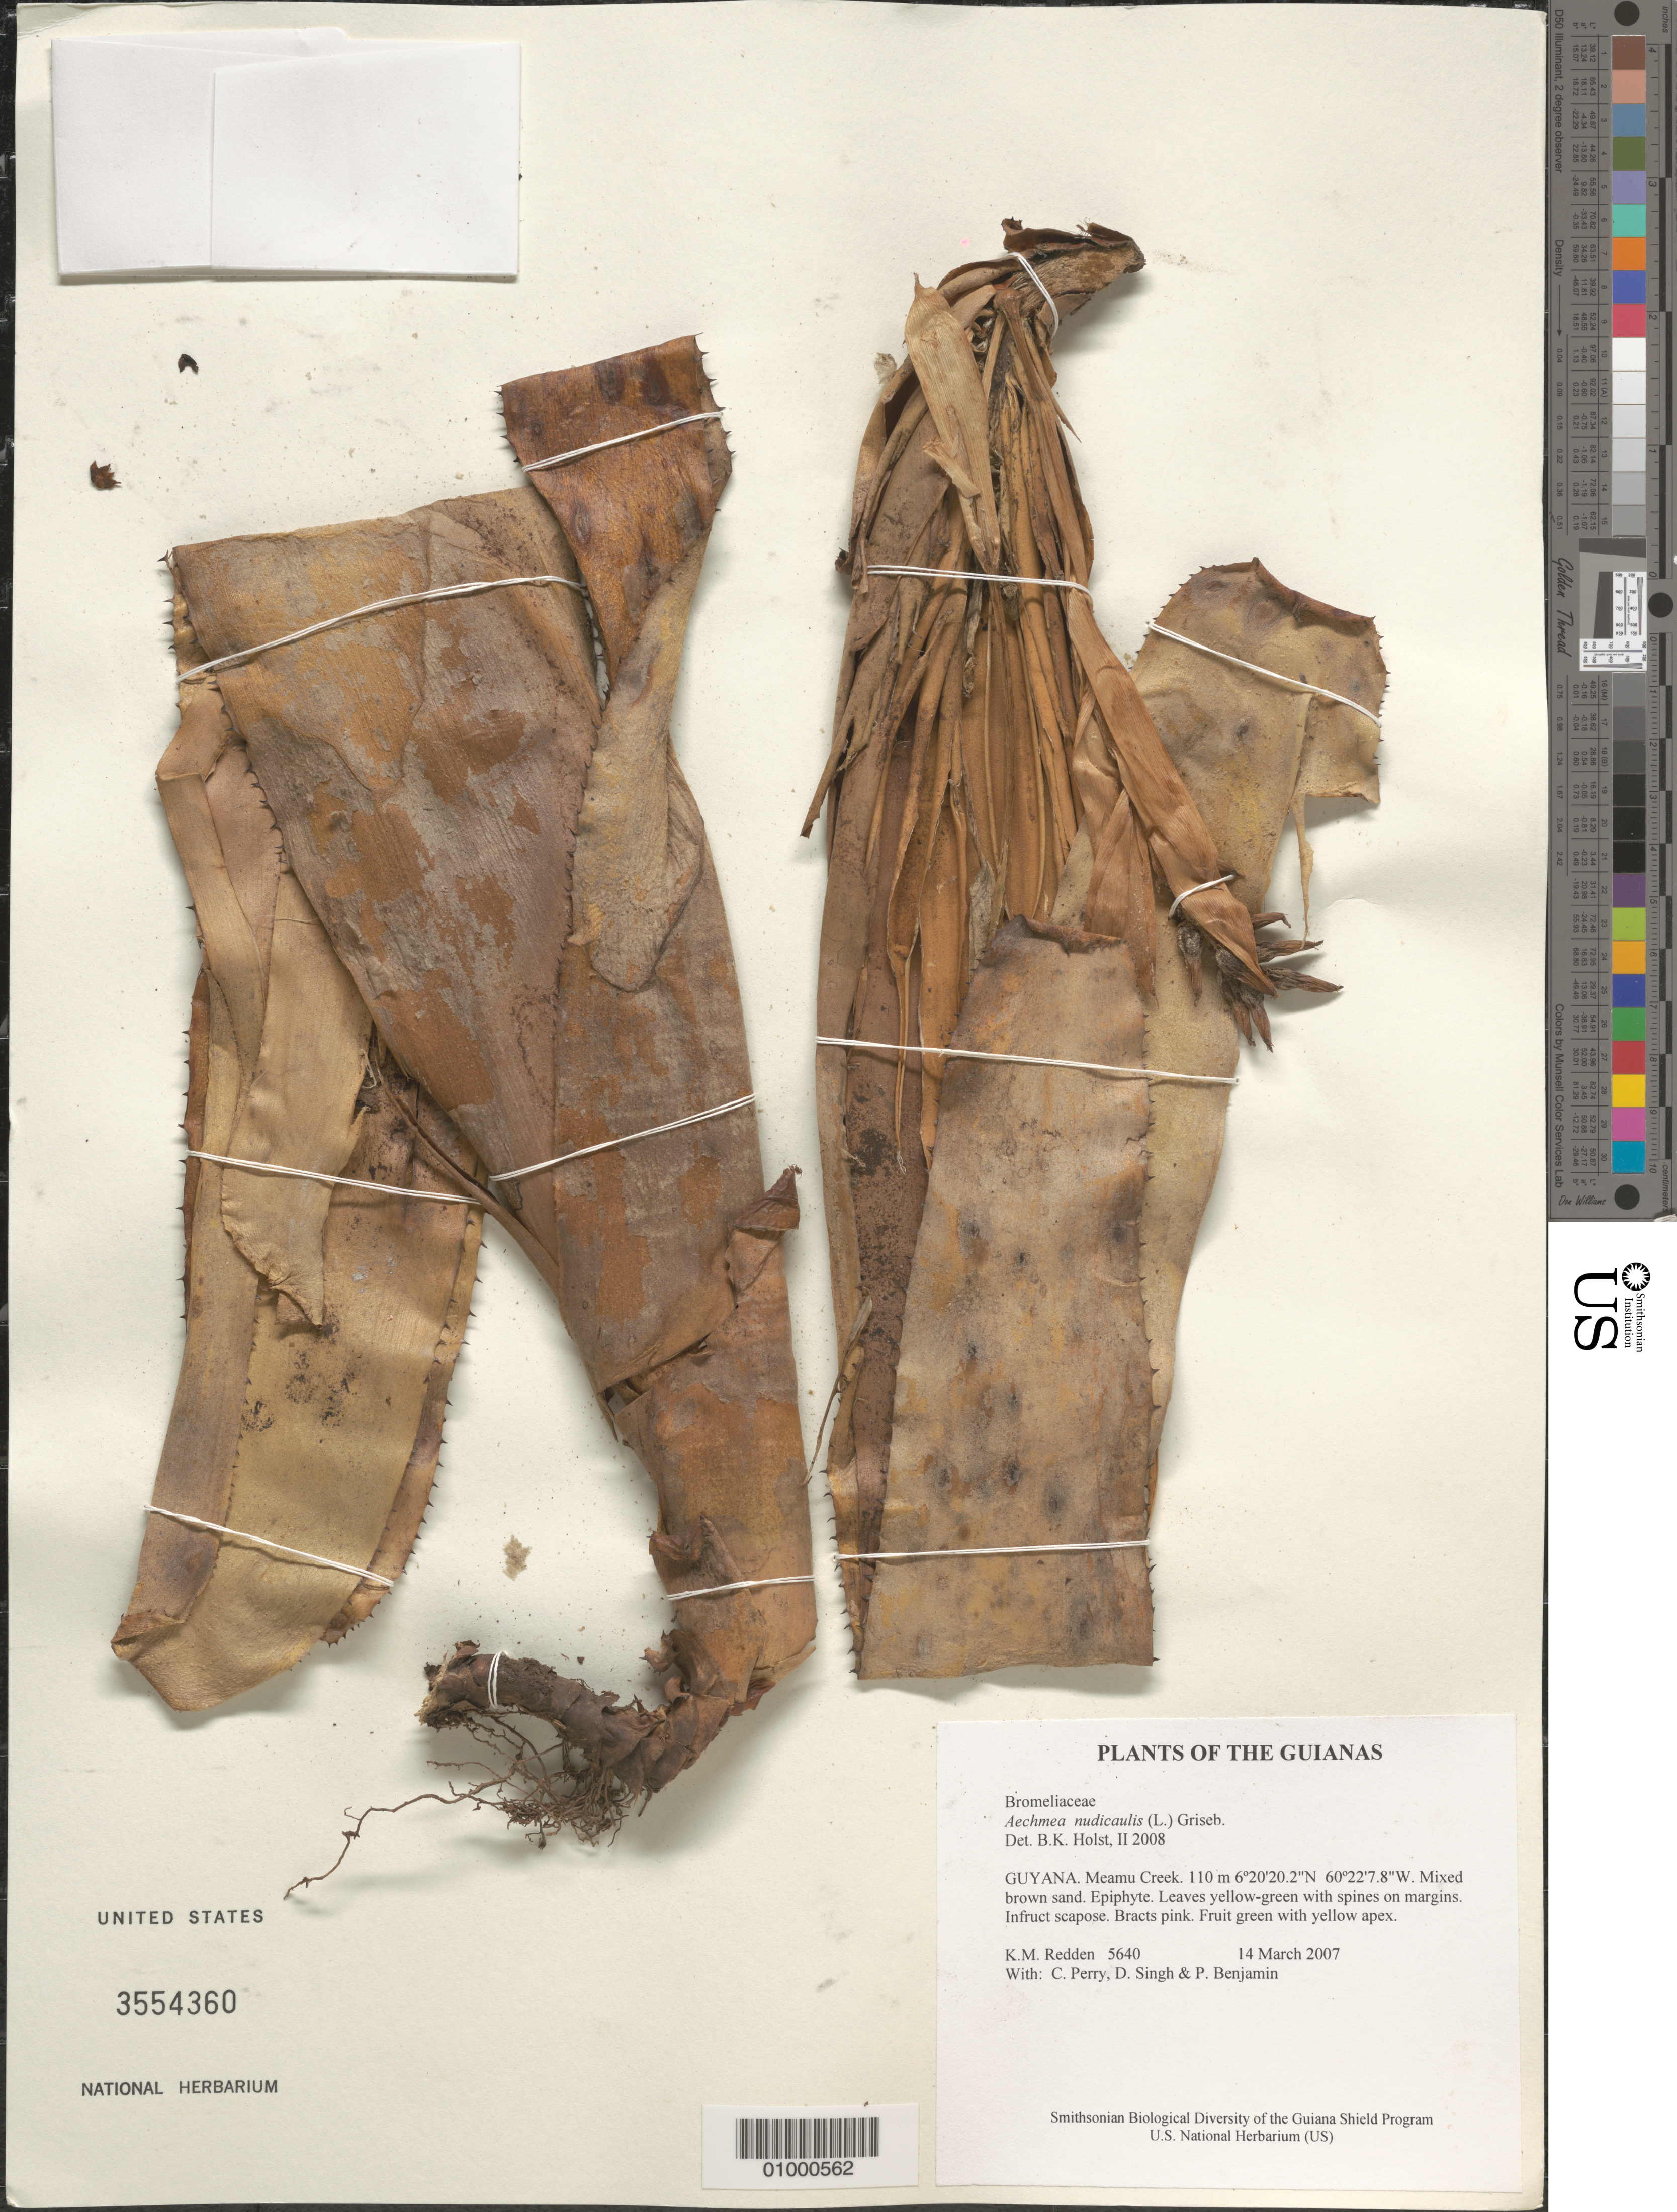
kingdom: Plantae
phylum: Tracheophyta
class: Liliopsida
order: Poales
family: Bromeliaceae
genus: Aechmea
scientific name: Aechmea nudicaulis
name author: (L.) Griseb.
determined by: Holst, Bruce K.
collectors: K. M. Redden, C. Perry, D. Singh & P. Benjamin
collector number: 5640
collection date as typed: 14 March 2007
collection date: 2007-03-14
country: Guyana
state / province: Cuyuni-Mazaruni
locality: Meamu Creek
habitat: Mixed brown sand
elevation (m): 110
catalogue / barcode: US 3554360